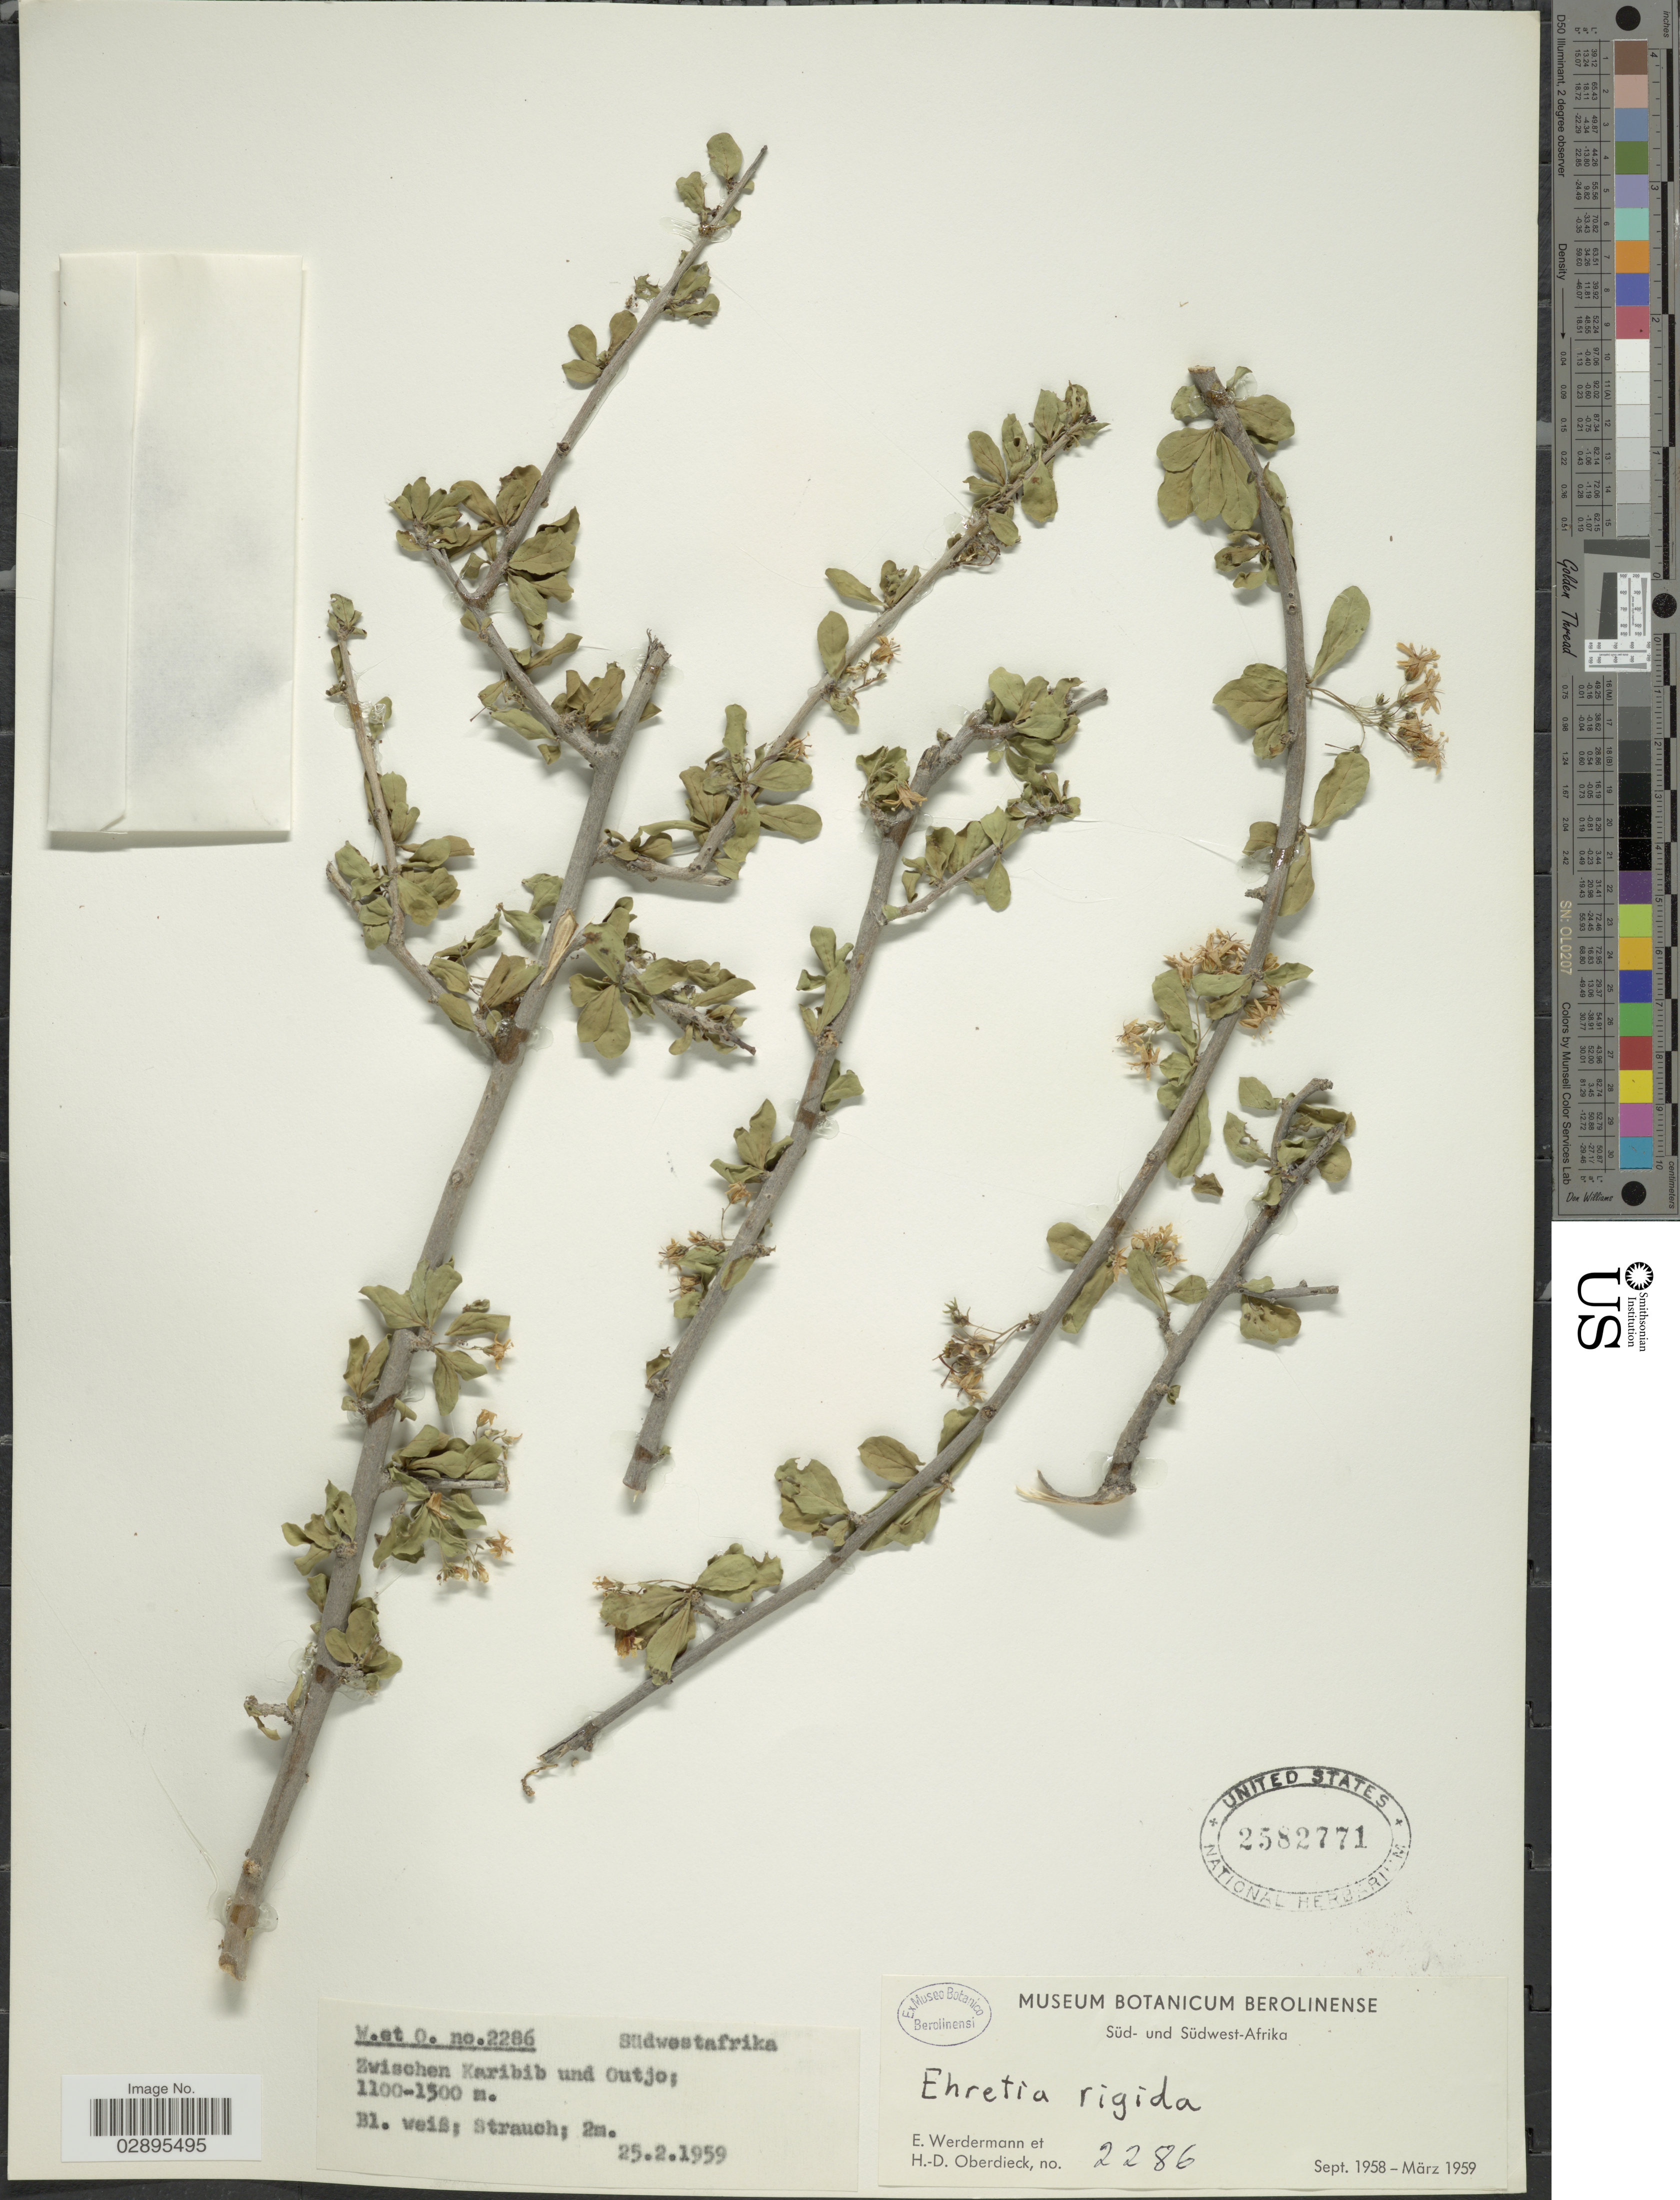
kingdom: Plantae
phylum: Tracheophyta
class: Magnoliopsida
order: Boraginales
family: Ehretiaceae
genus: Ehretia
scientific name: Ehretia rigida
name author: (Thunb.) Druce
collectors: H. Oberdieck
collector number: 2286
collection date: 1959-02-25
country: Namibia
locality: Süd- un Südwest-Afrika. Zwischen Karibib und Outjo.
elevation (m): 1100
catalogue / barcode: US 2582771